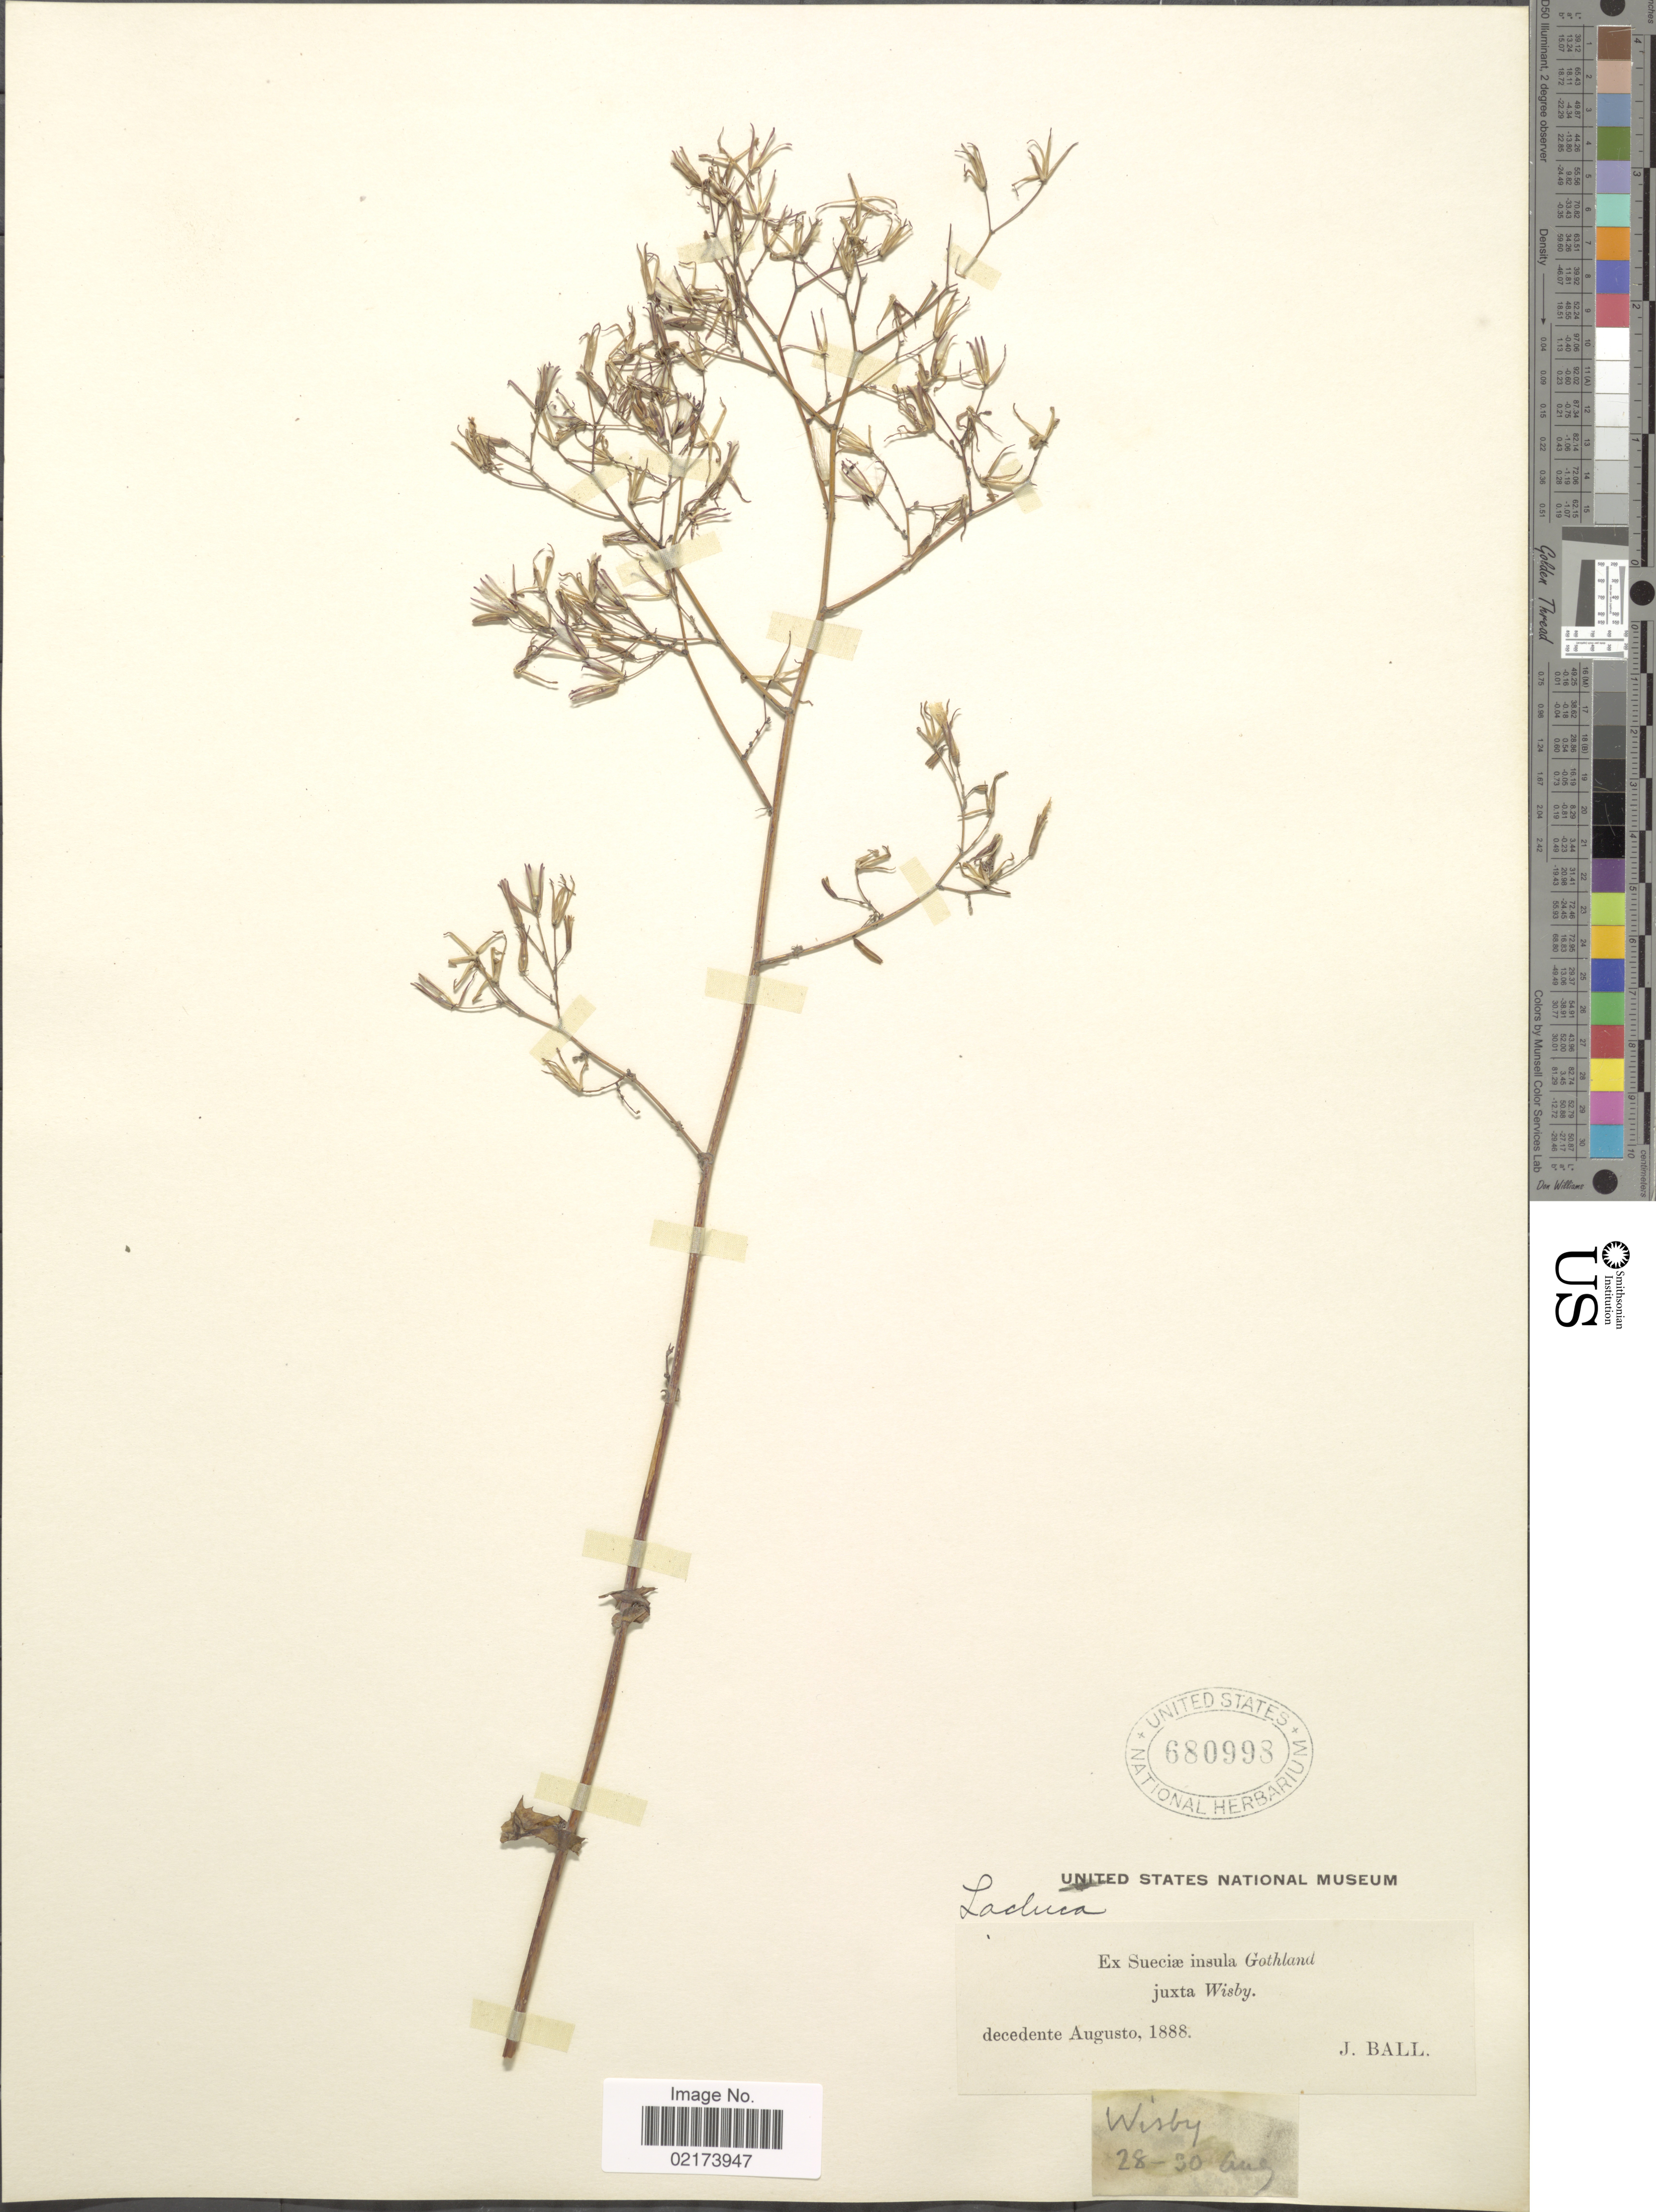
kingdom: Plantae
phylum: Tracheophyta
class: Magnoliopsida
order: Asterales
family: Asteraceae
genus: Lactuca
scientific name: Lactuca sp.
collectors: J. Ball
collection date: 1888-08-28/1888-08-30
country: Sweden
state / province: Gotland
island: Gotland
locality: Sueciae insula Gothland, juxta Wisby, Wisby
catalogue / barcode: US 680998